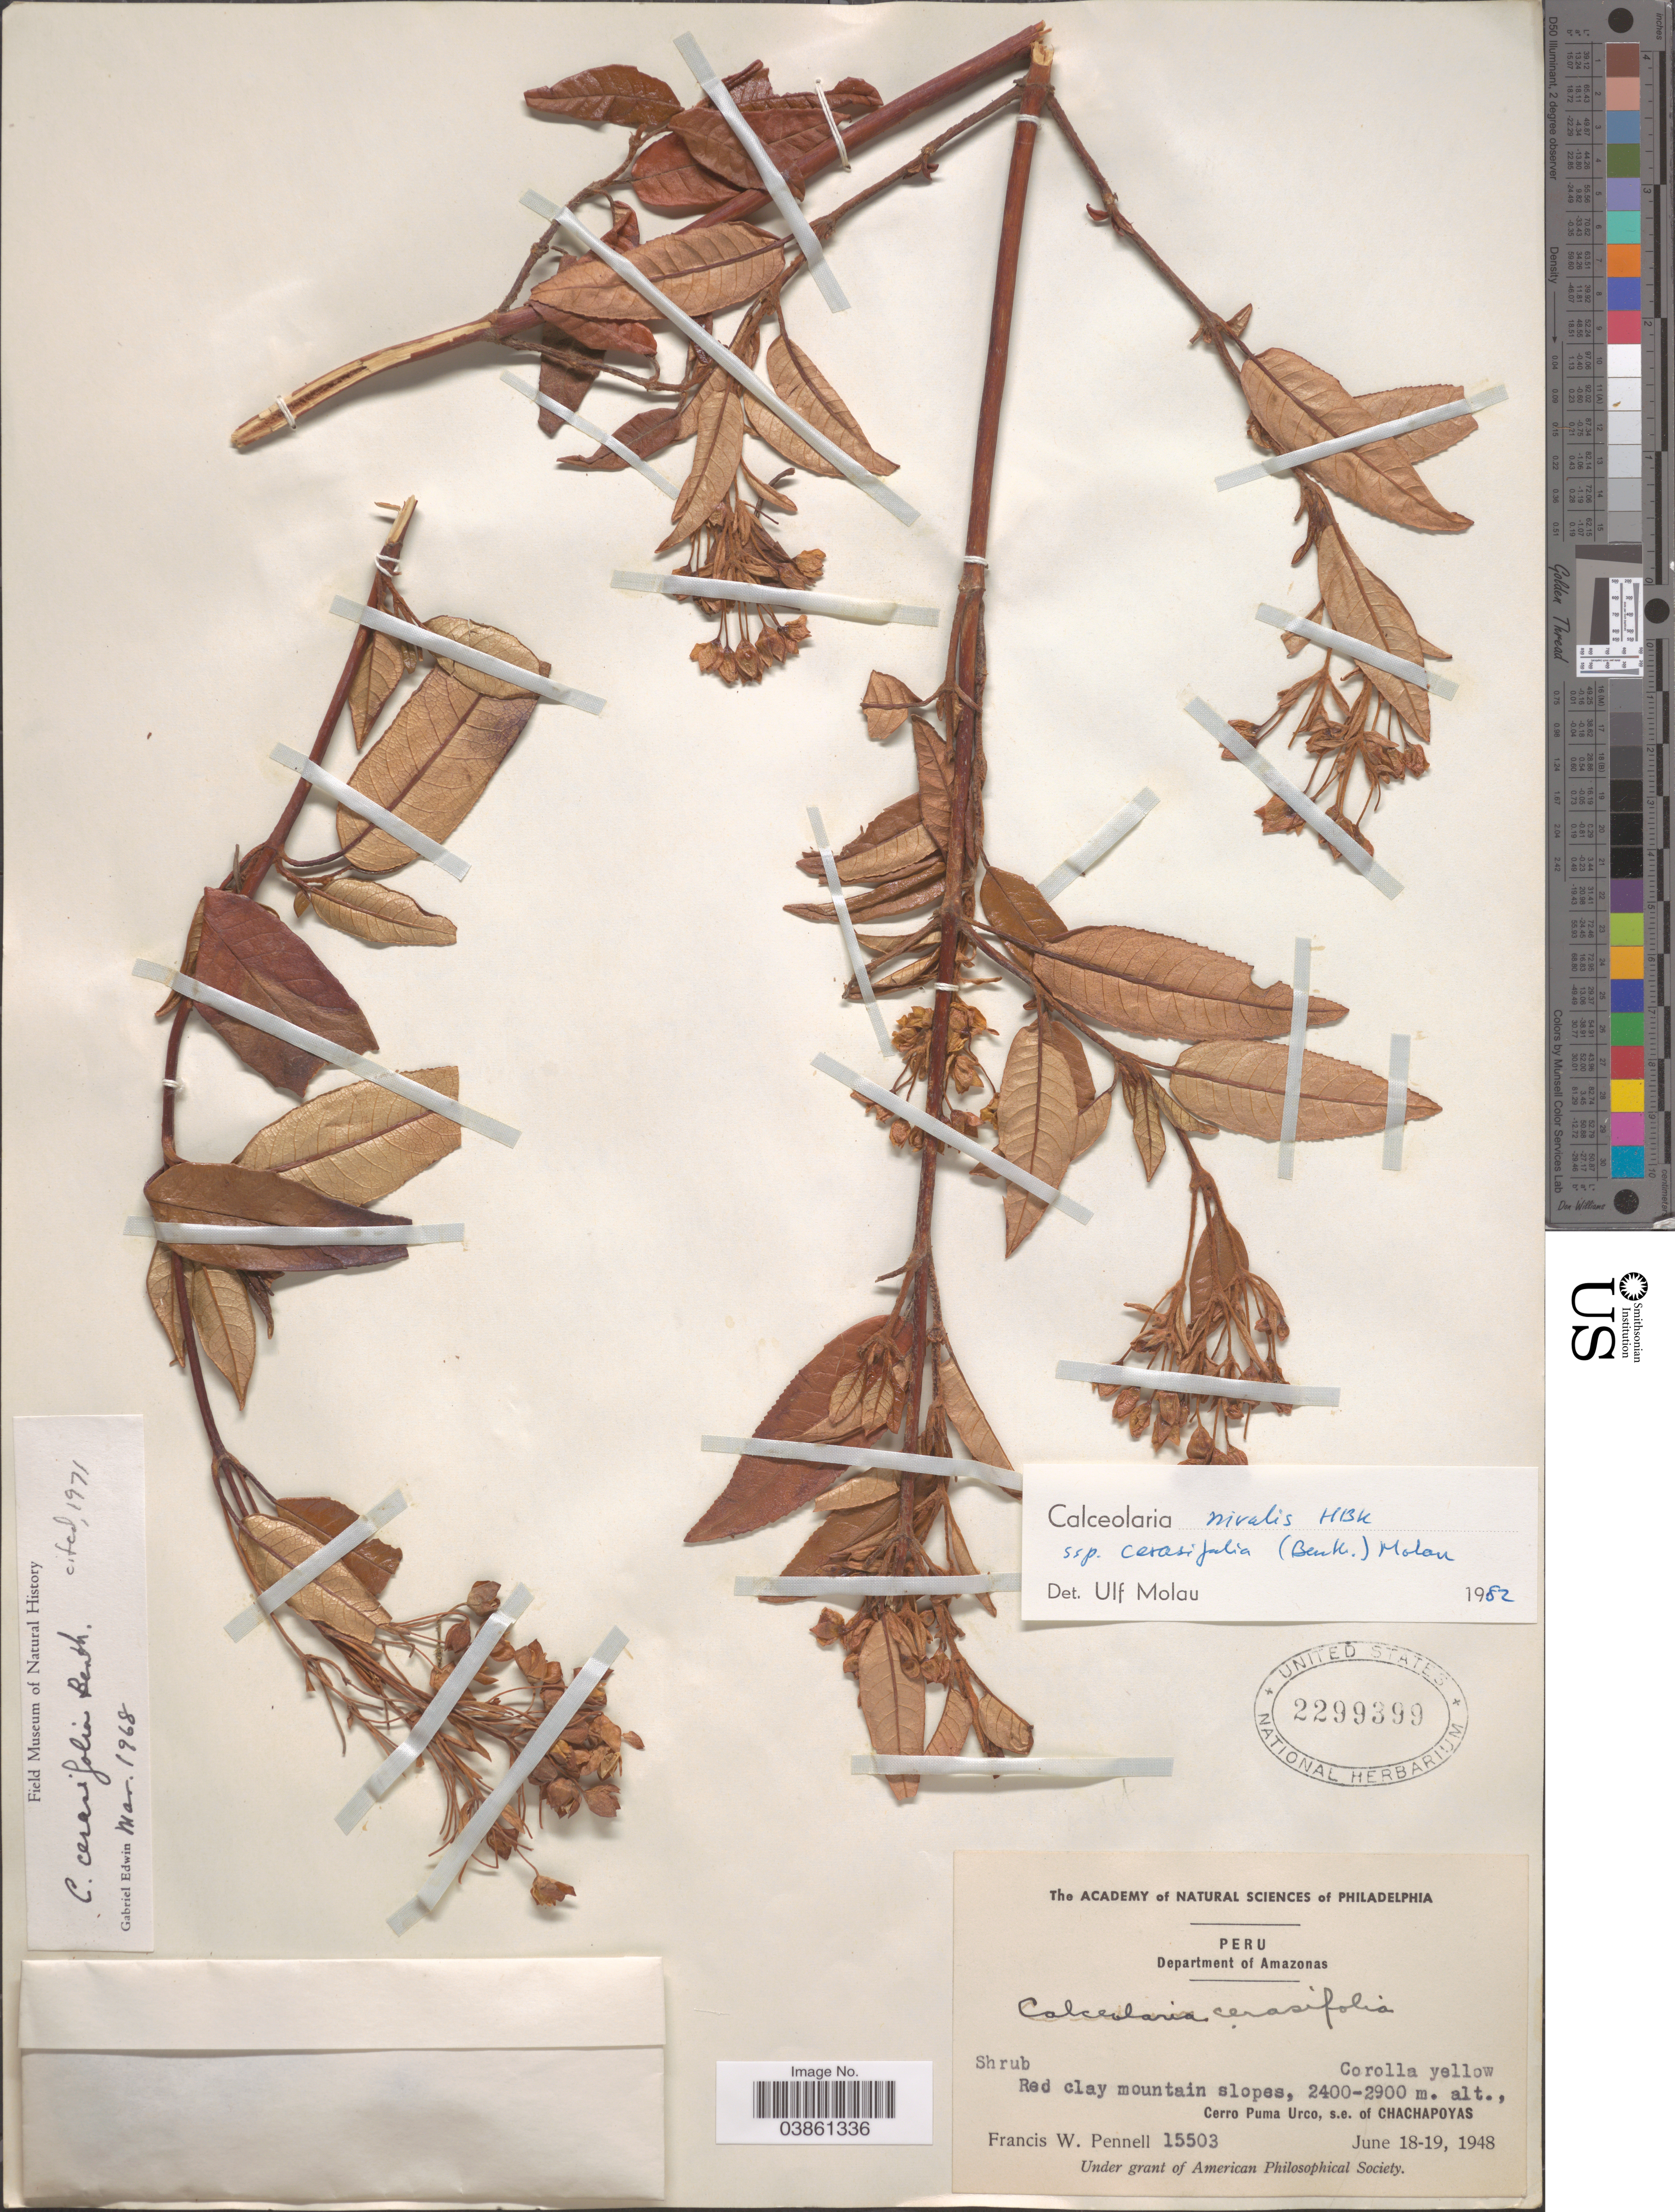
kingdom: Plantae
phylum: Tracheophyta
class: Magnoliopsida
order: Lamiales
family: Calceolariaceae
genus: Calceolaria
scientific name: Calceolaria nivalis subsp. cerasifolia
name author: (Benth.) Molau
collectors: F. W. Pennell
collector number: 15503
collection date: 1948-06-18/1948-06-19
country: Peru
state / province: Amazonas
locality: Department of Amazonas. Red clay mountain slopes, Cerro Puma Urco, s.e. of Chachapoyas.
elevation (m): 2400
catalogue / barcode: US 2299399